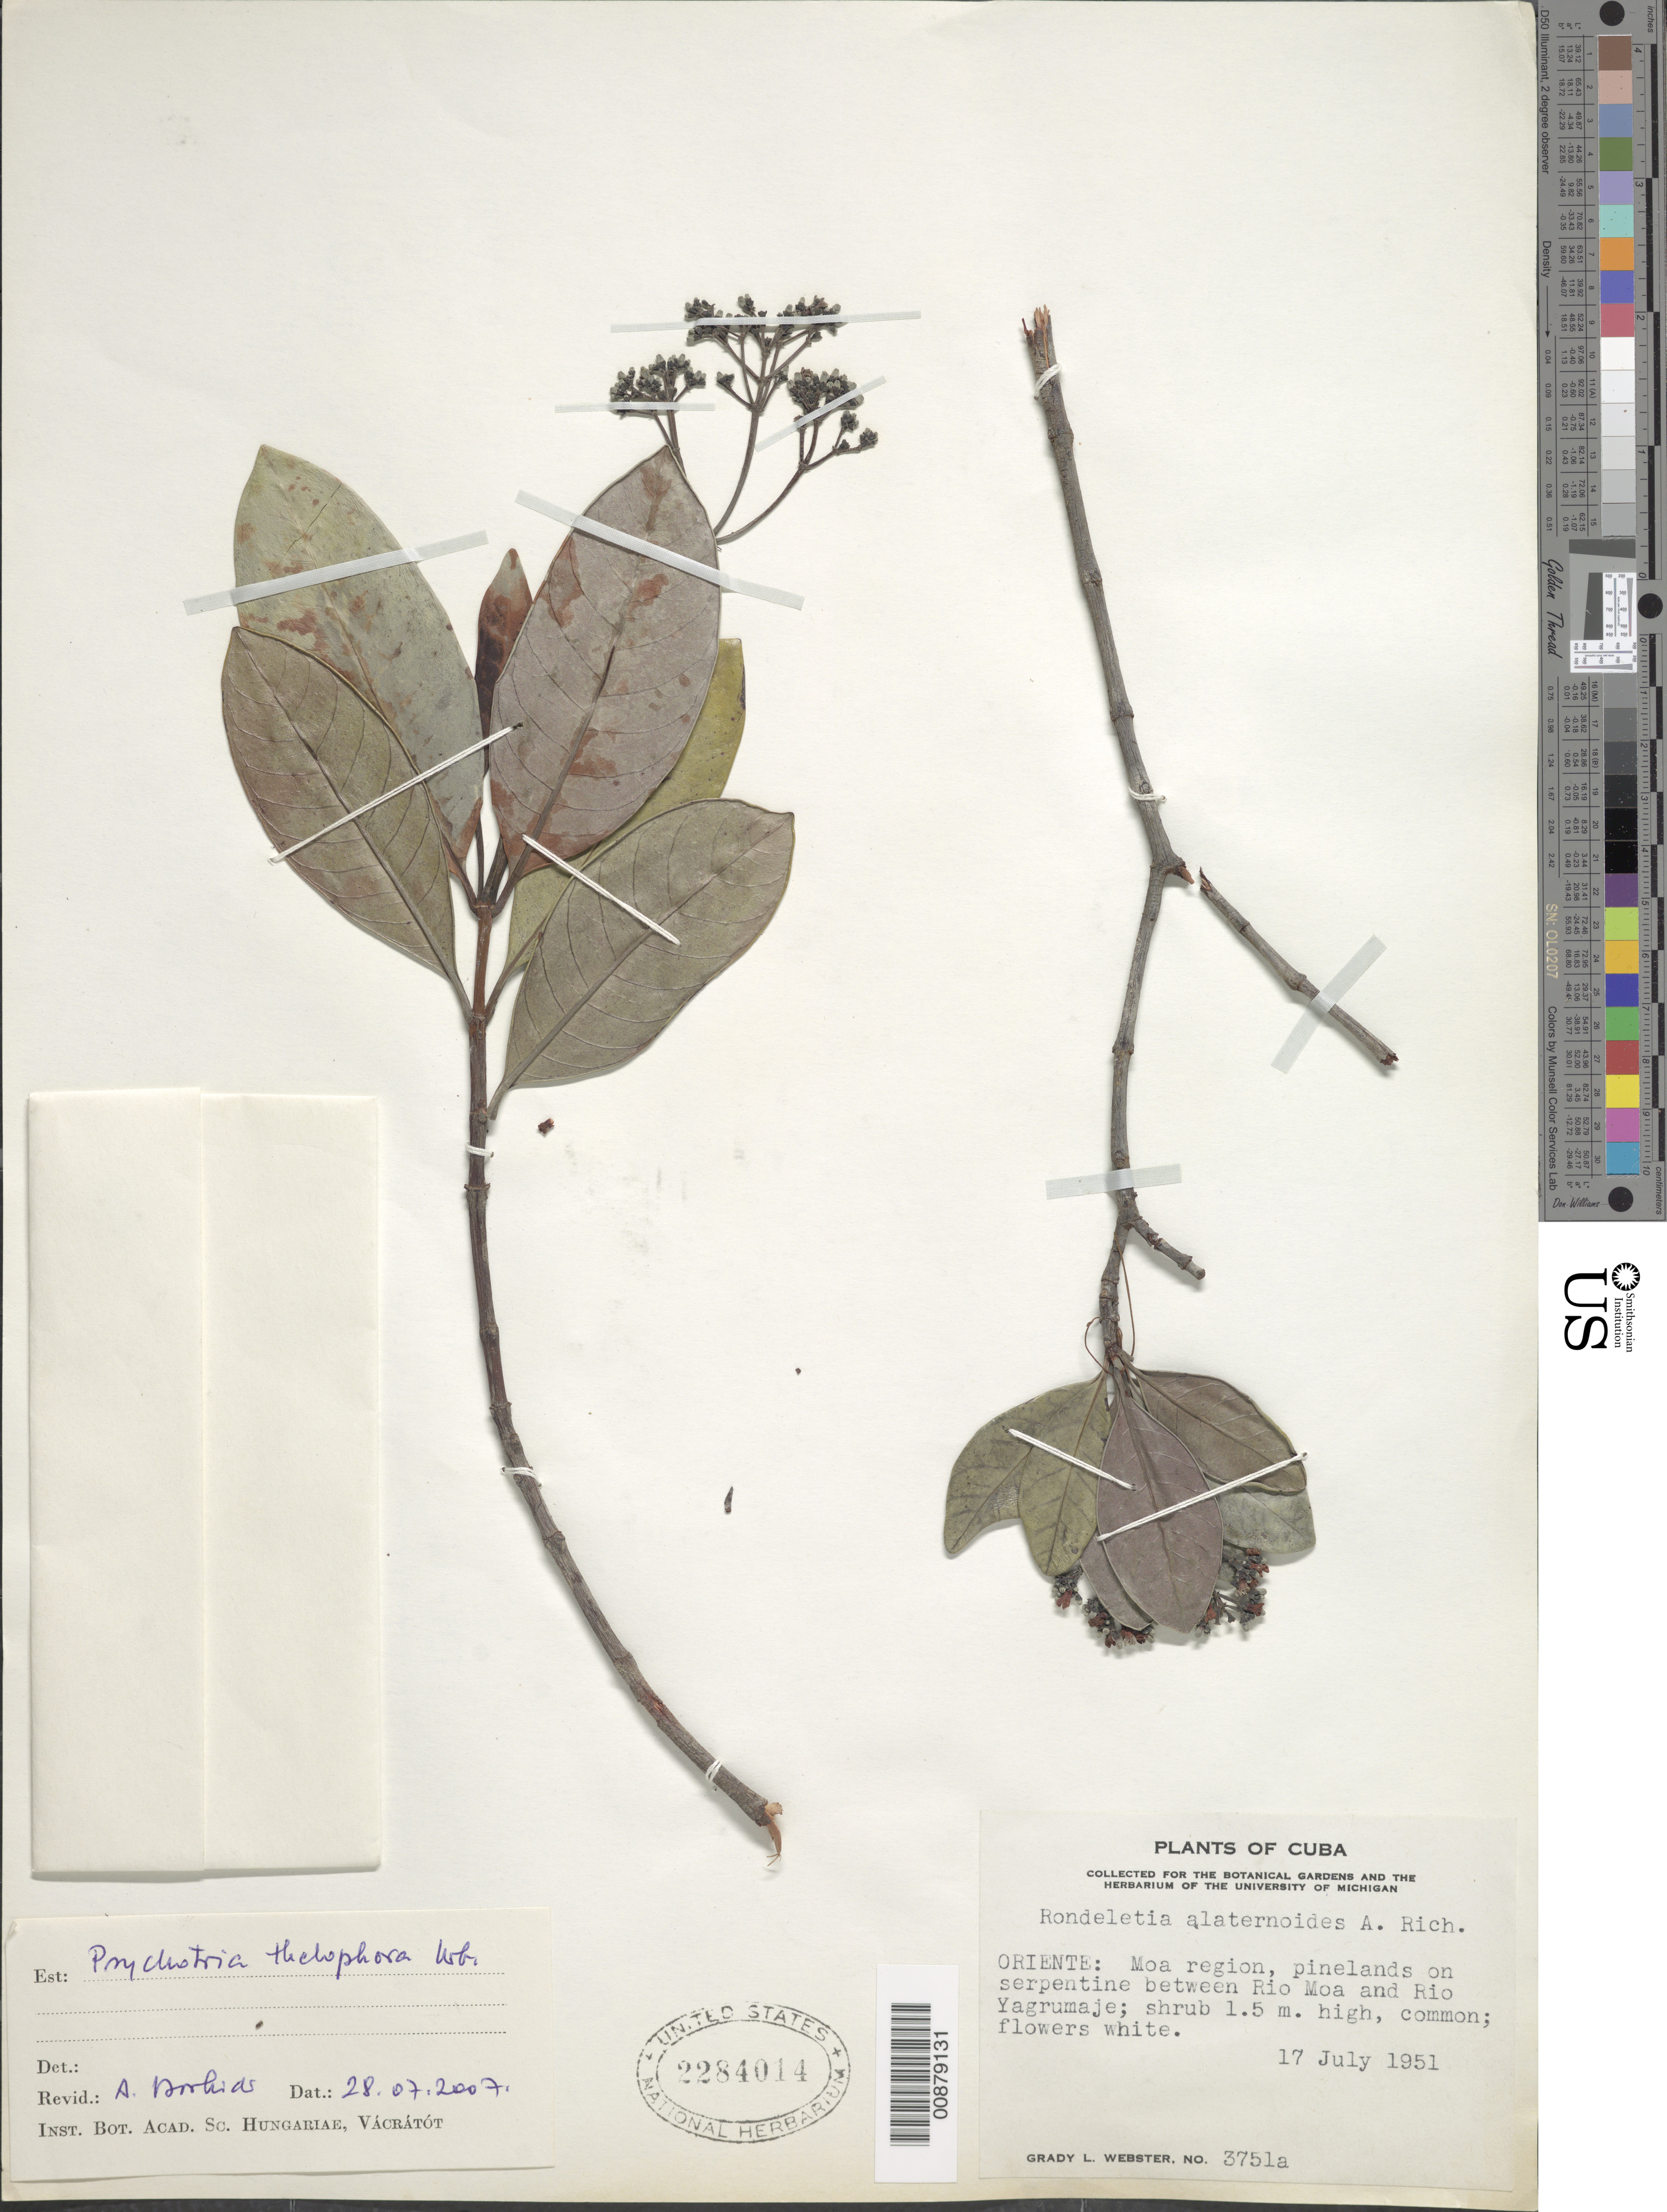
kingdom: Plantae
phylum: Tracheophyta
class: Magnoliopsida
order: Gentianales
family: Rubiaceae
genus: Psychotria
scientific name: Psychotria thelophora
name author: Urb.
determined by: Borhidi, Attila L.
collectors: G. L. Webster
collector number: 3751A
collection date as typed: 17 Jul 1951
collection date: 1951-07-17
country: Cuba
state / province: Holguín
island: Cuba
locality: Moa region, between Rio Moa and Rio Yagrumaje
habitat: Pinelands on serpentine.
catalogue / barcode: US 2284014